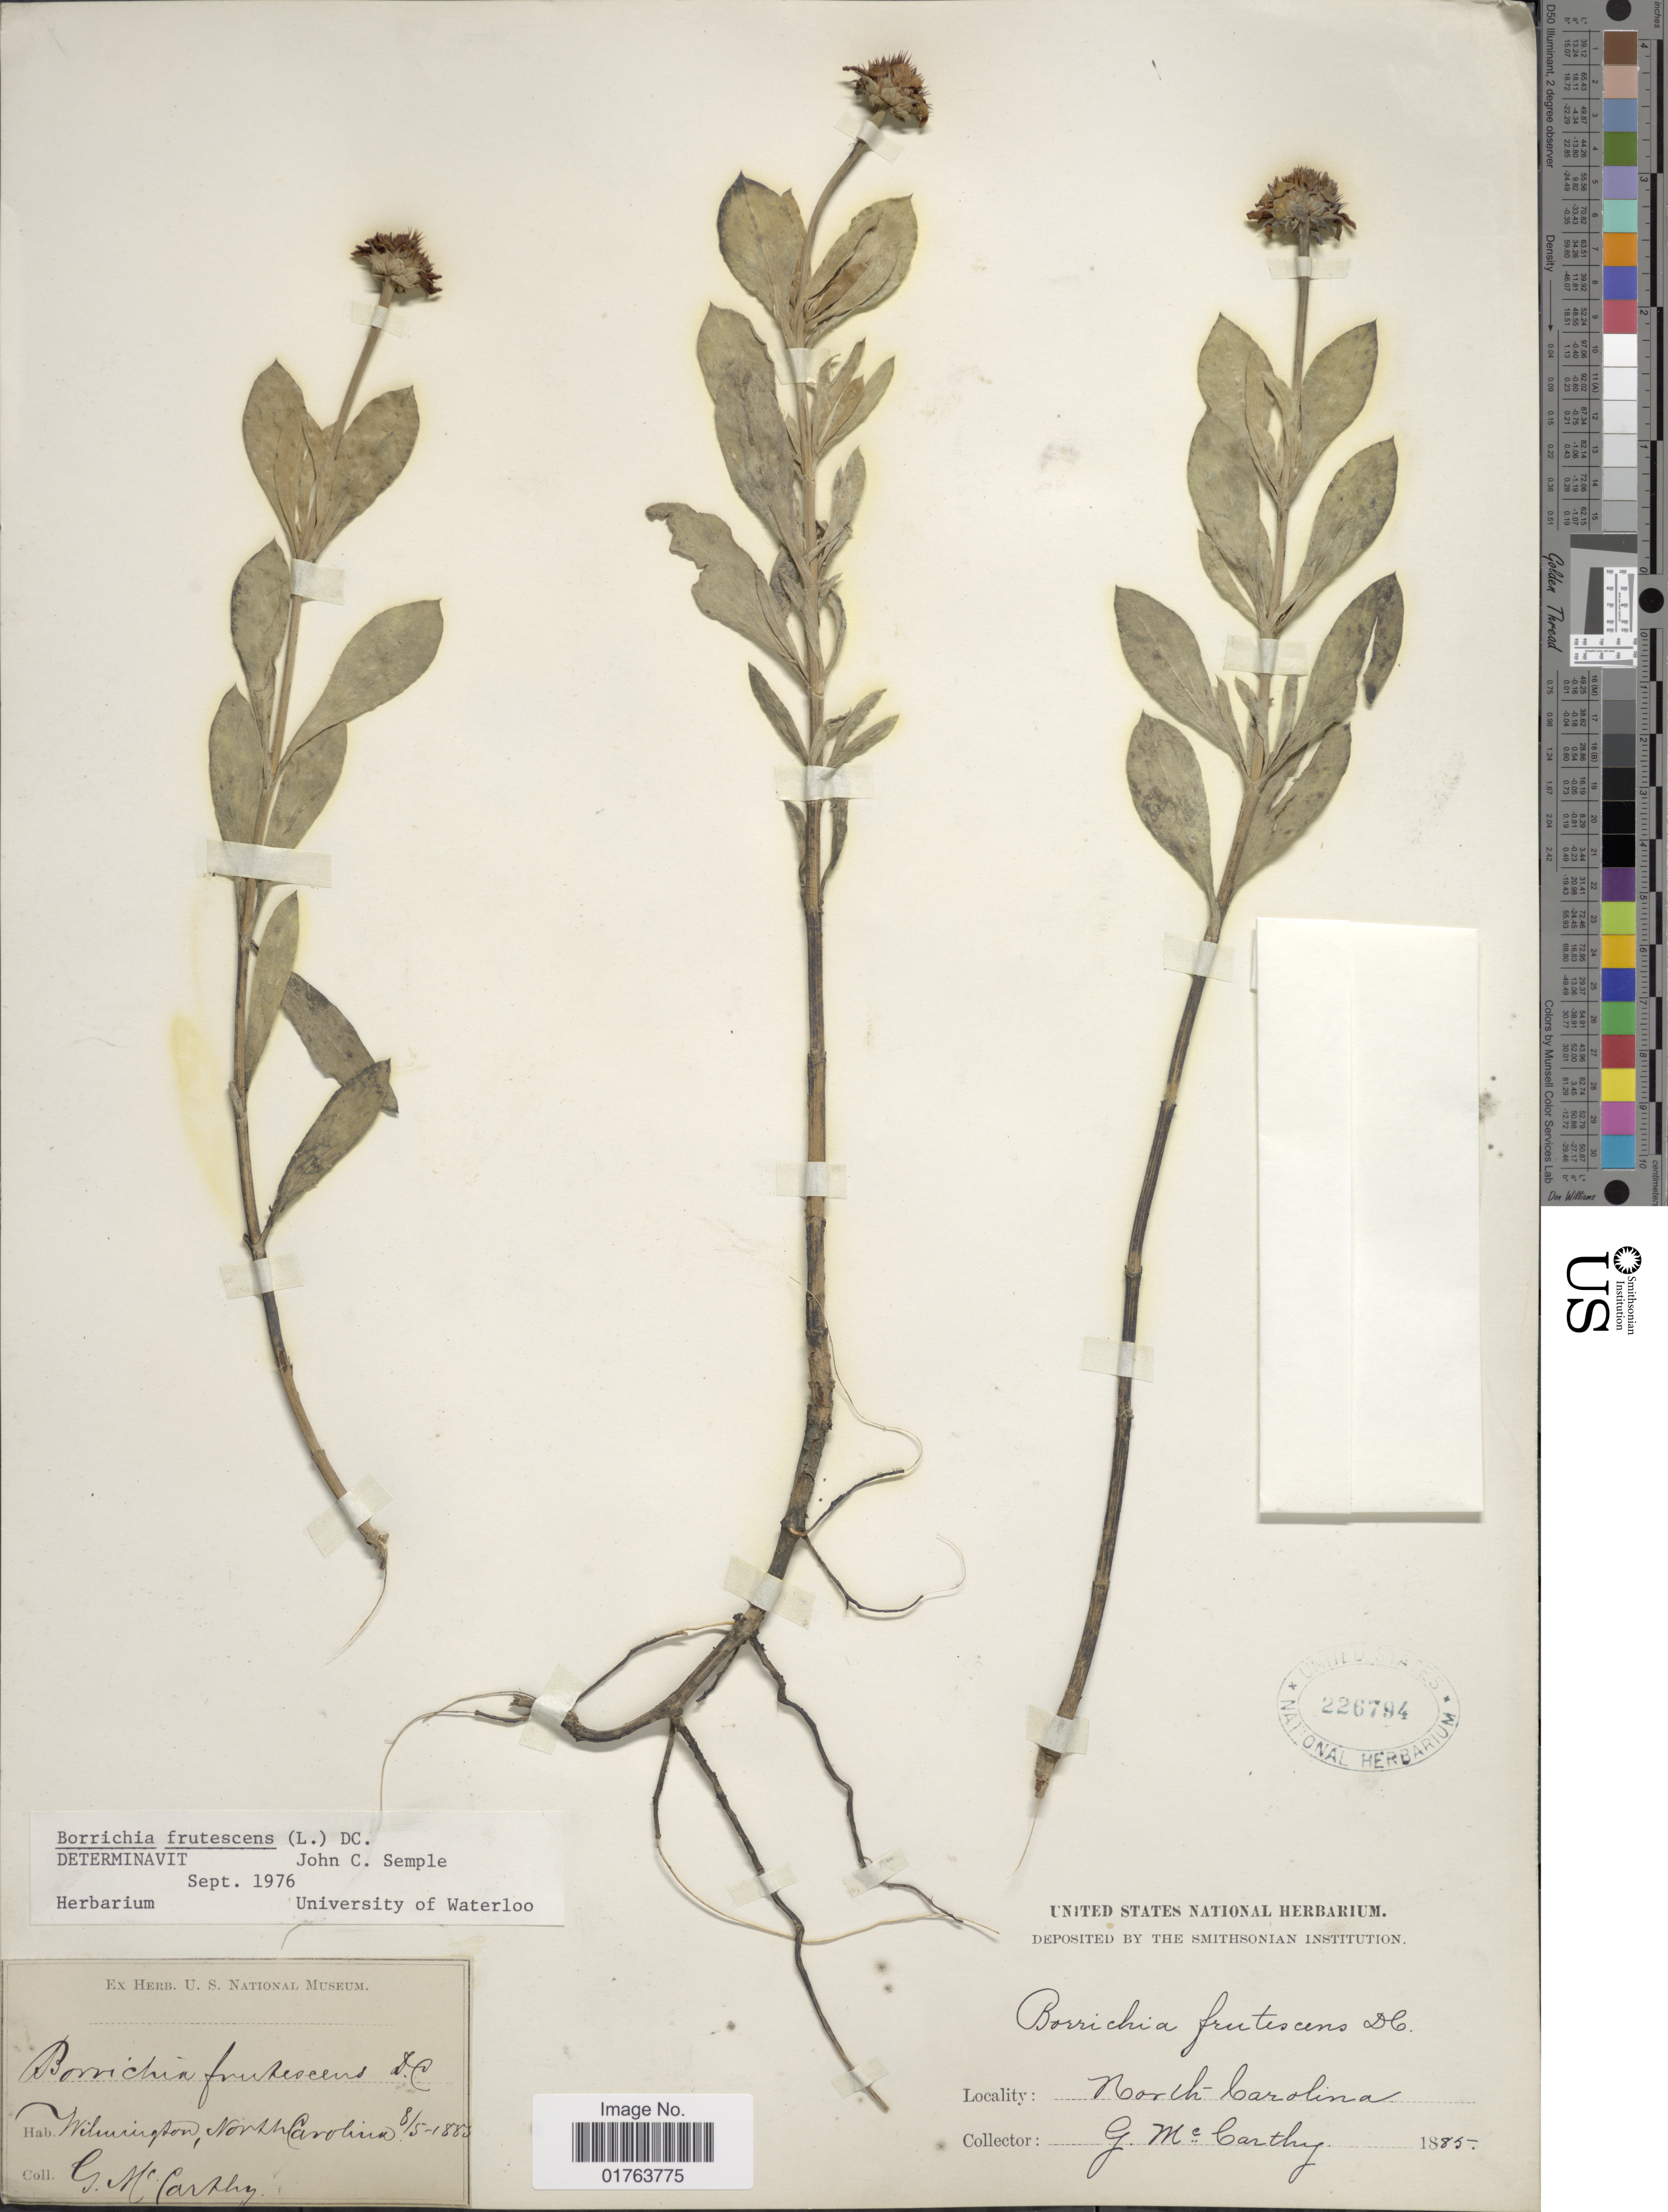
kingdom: Plantae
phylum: Tracheophyta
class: Magnoliopsida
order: Asterales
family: Asteraceae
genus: Borrichia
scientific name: Borrichia frutescens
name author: (L.) DC.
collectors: G. McCarthy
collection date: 1885-05-08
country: United States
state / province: North Carolina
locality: Wilmington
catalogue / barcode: US 226794